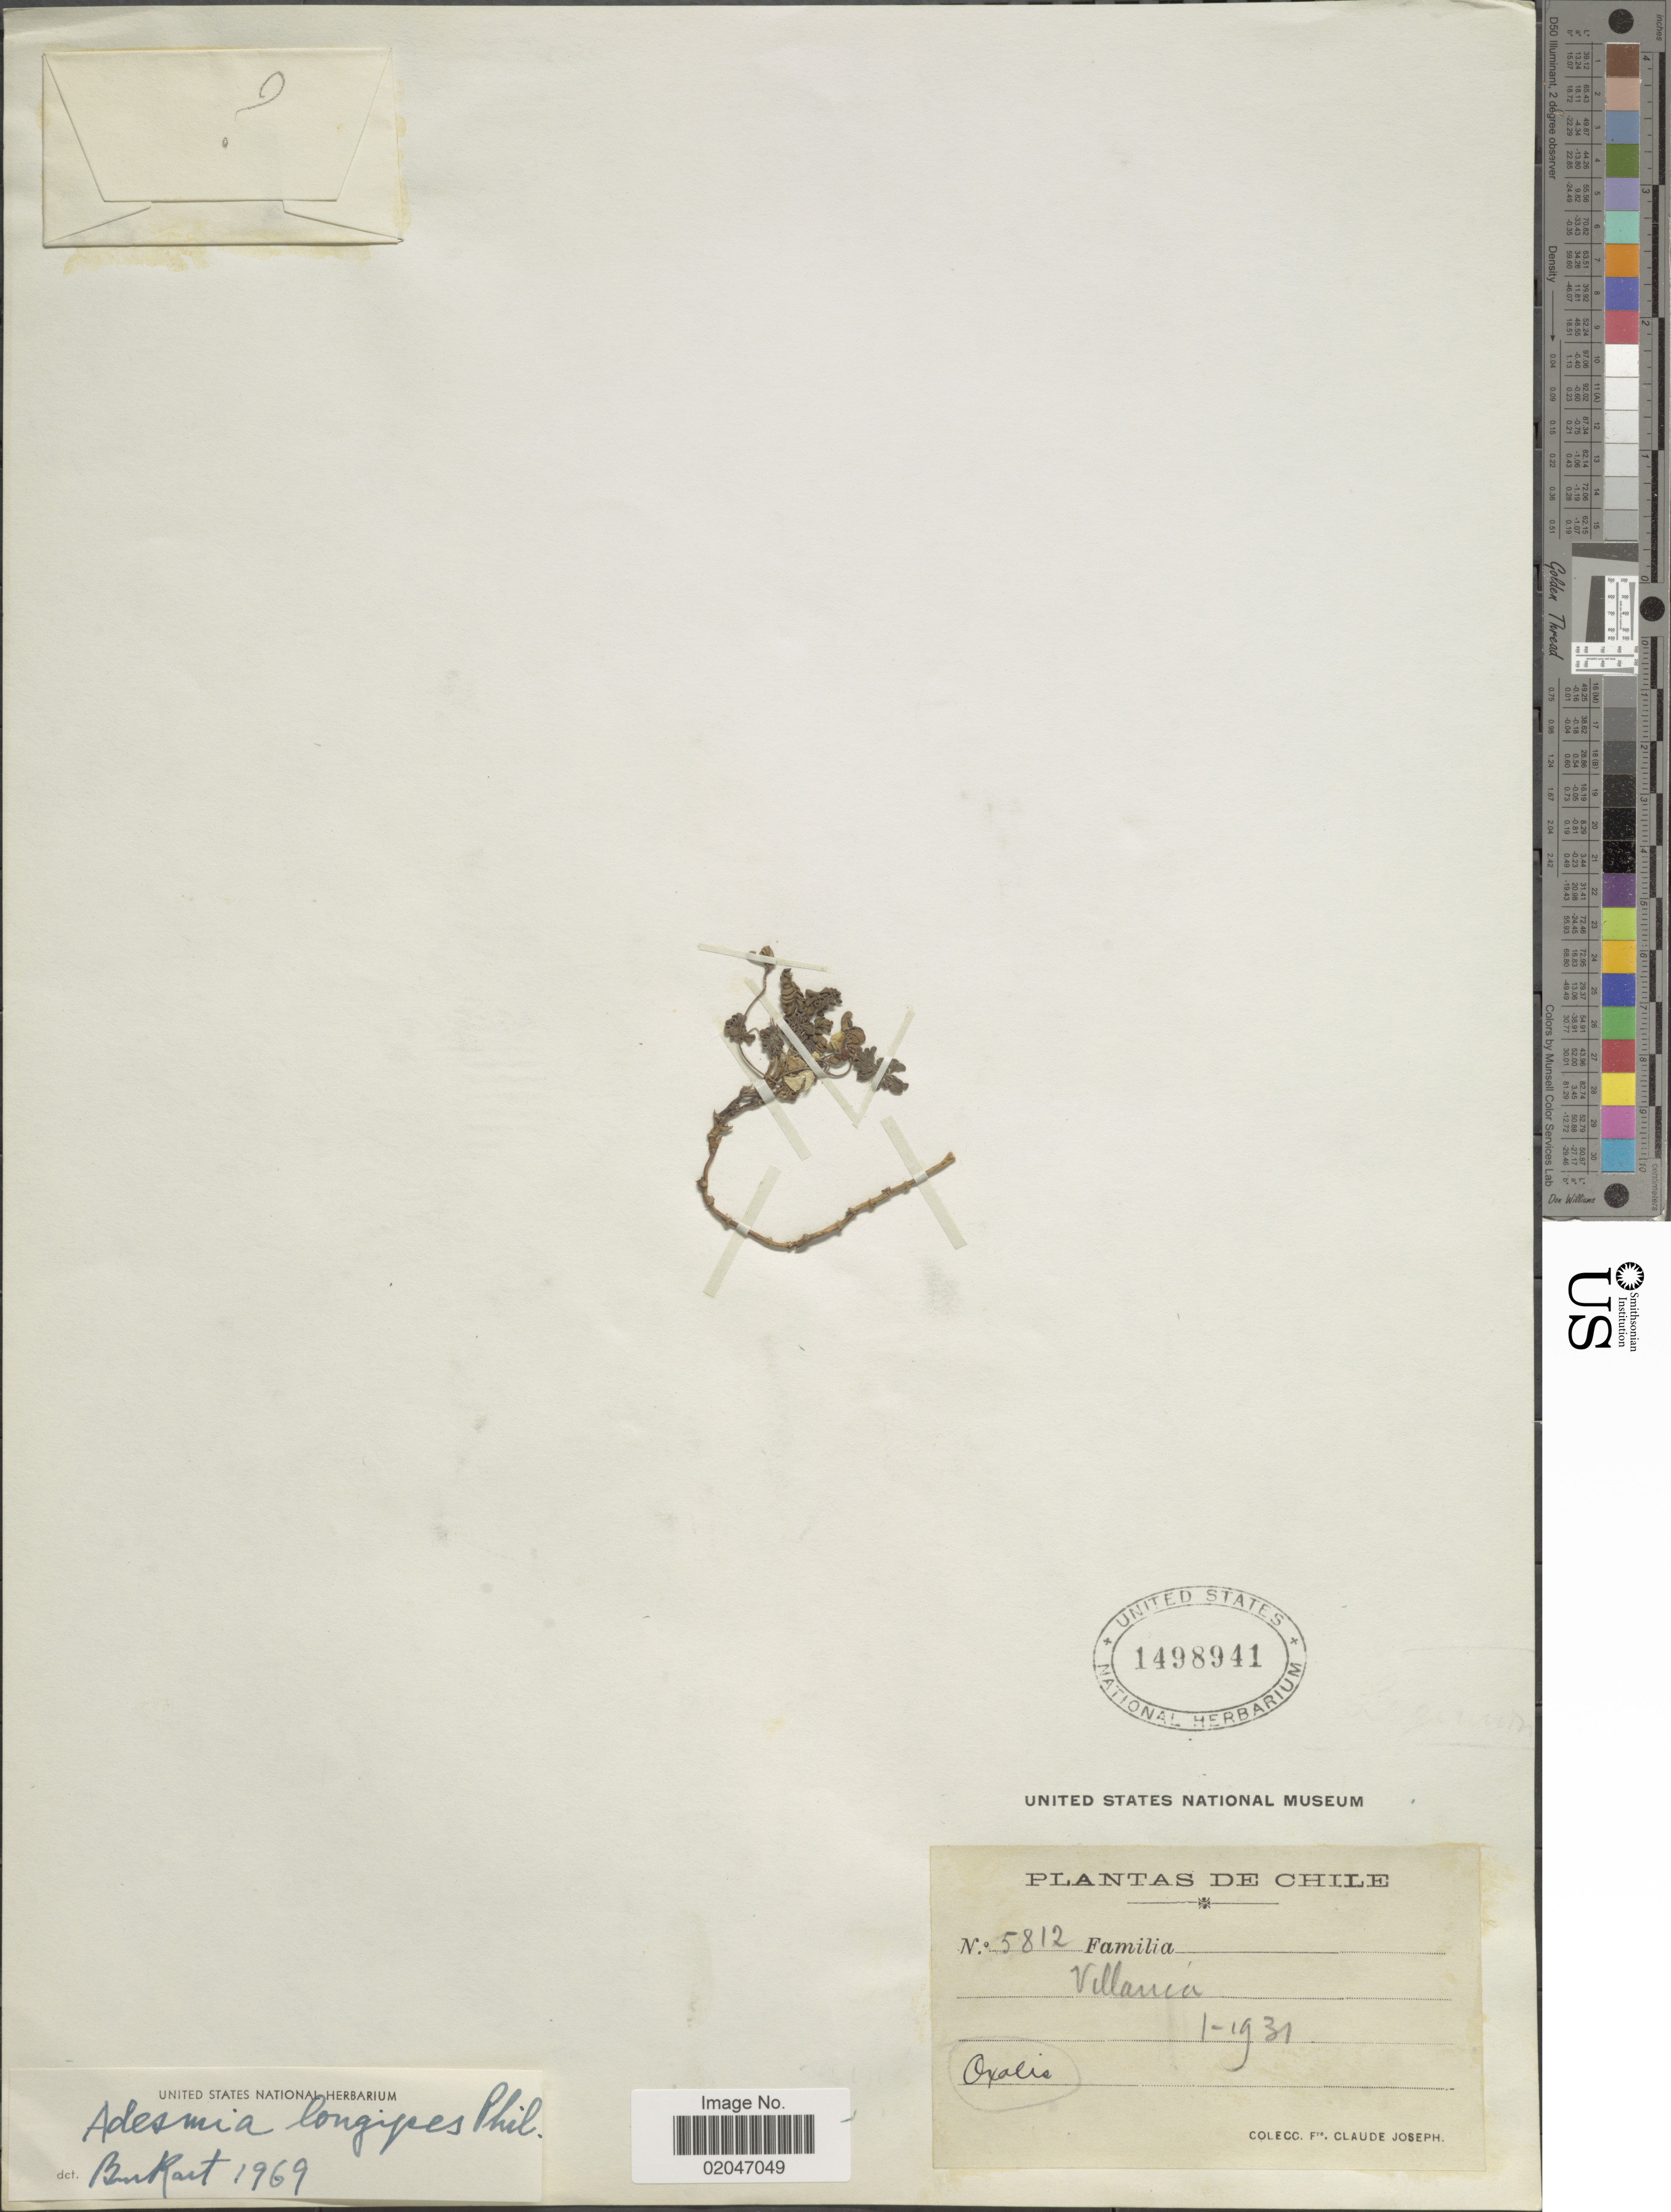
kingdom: Plantae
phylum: Tracheophyta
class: Magnoliopsida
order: Fabales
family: Fabaceae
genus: Adesmia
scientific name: Adesmia longipes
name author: Phil.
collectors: Bro. Claude-Joseph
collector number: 5812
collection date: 1931-01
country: Chile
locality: Villarrica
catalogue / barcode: US 1498941